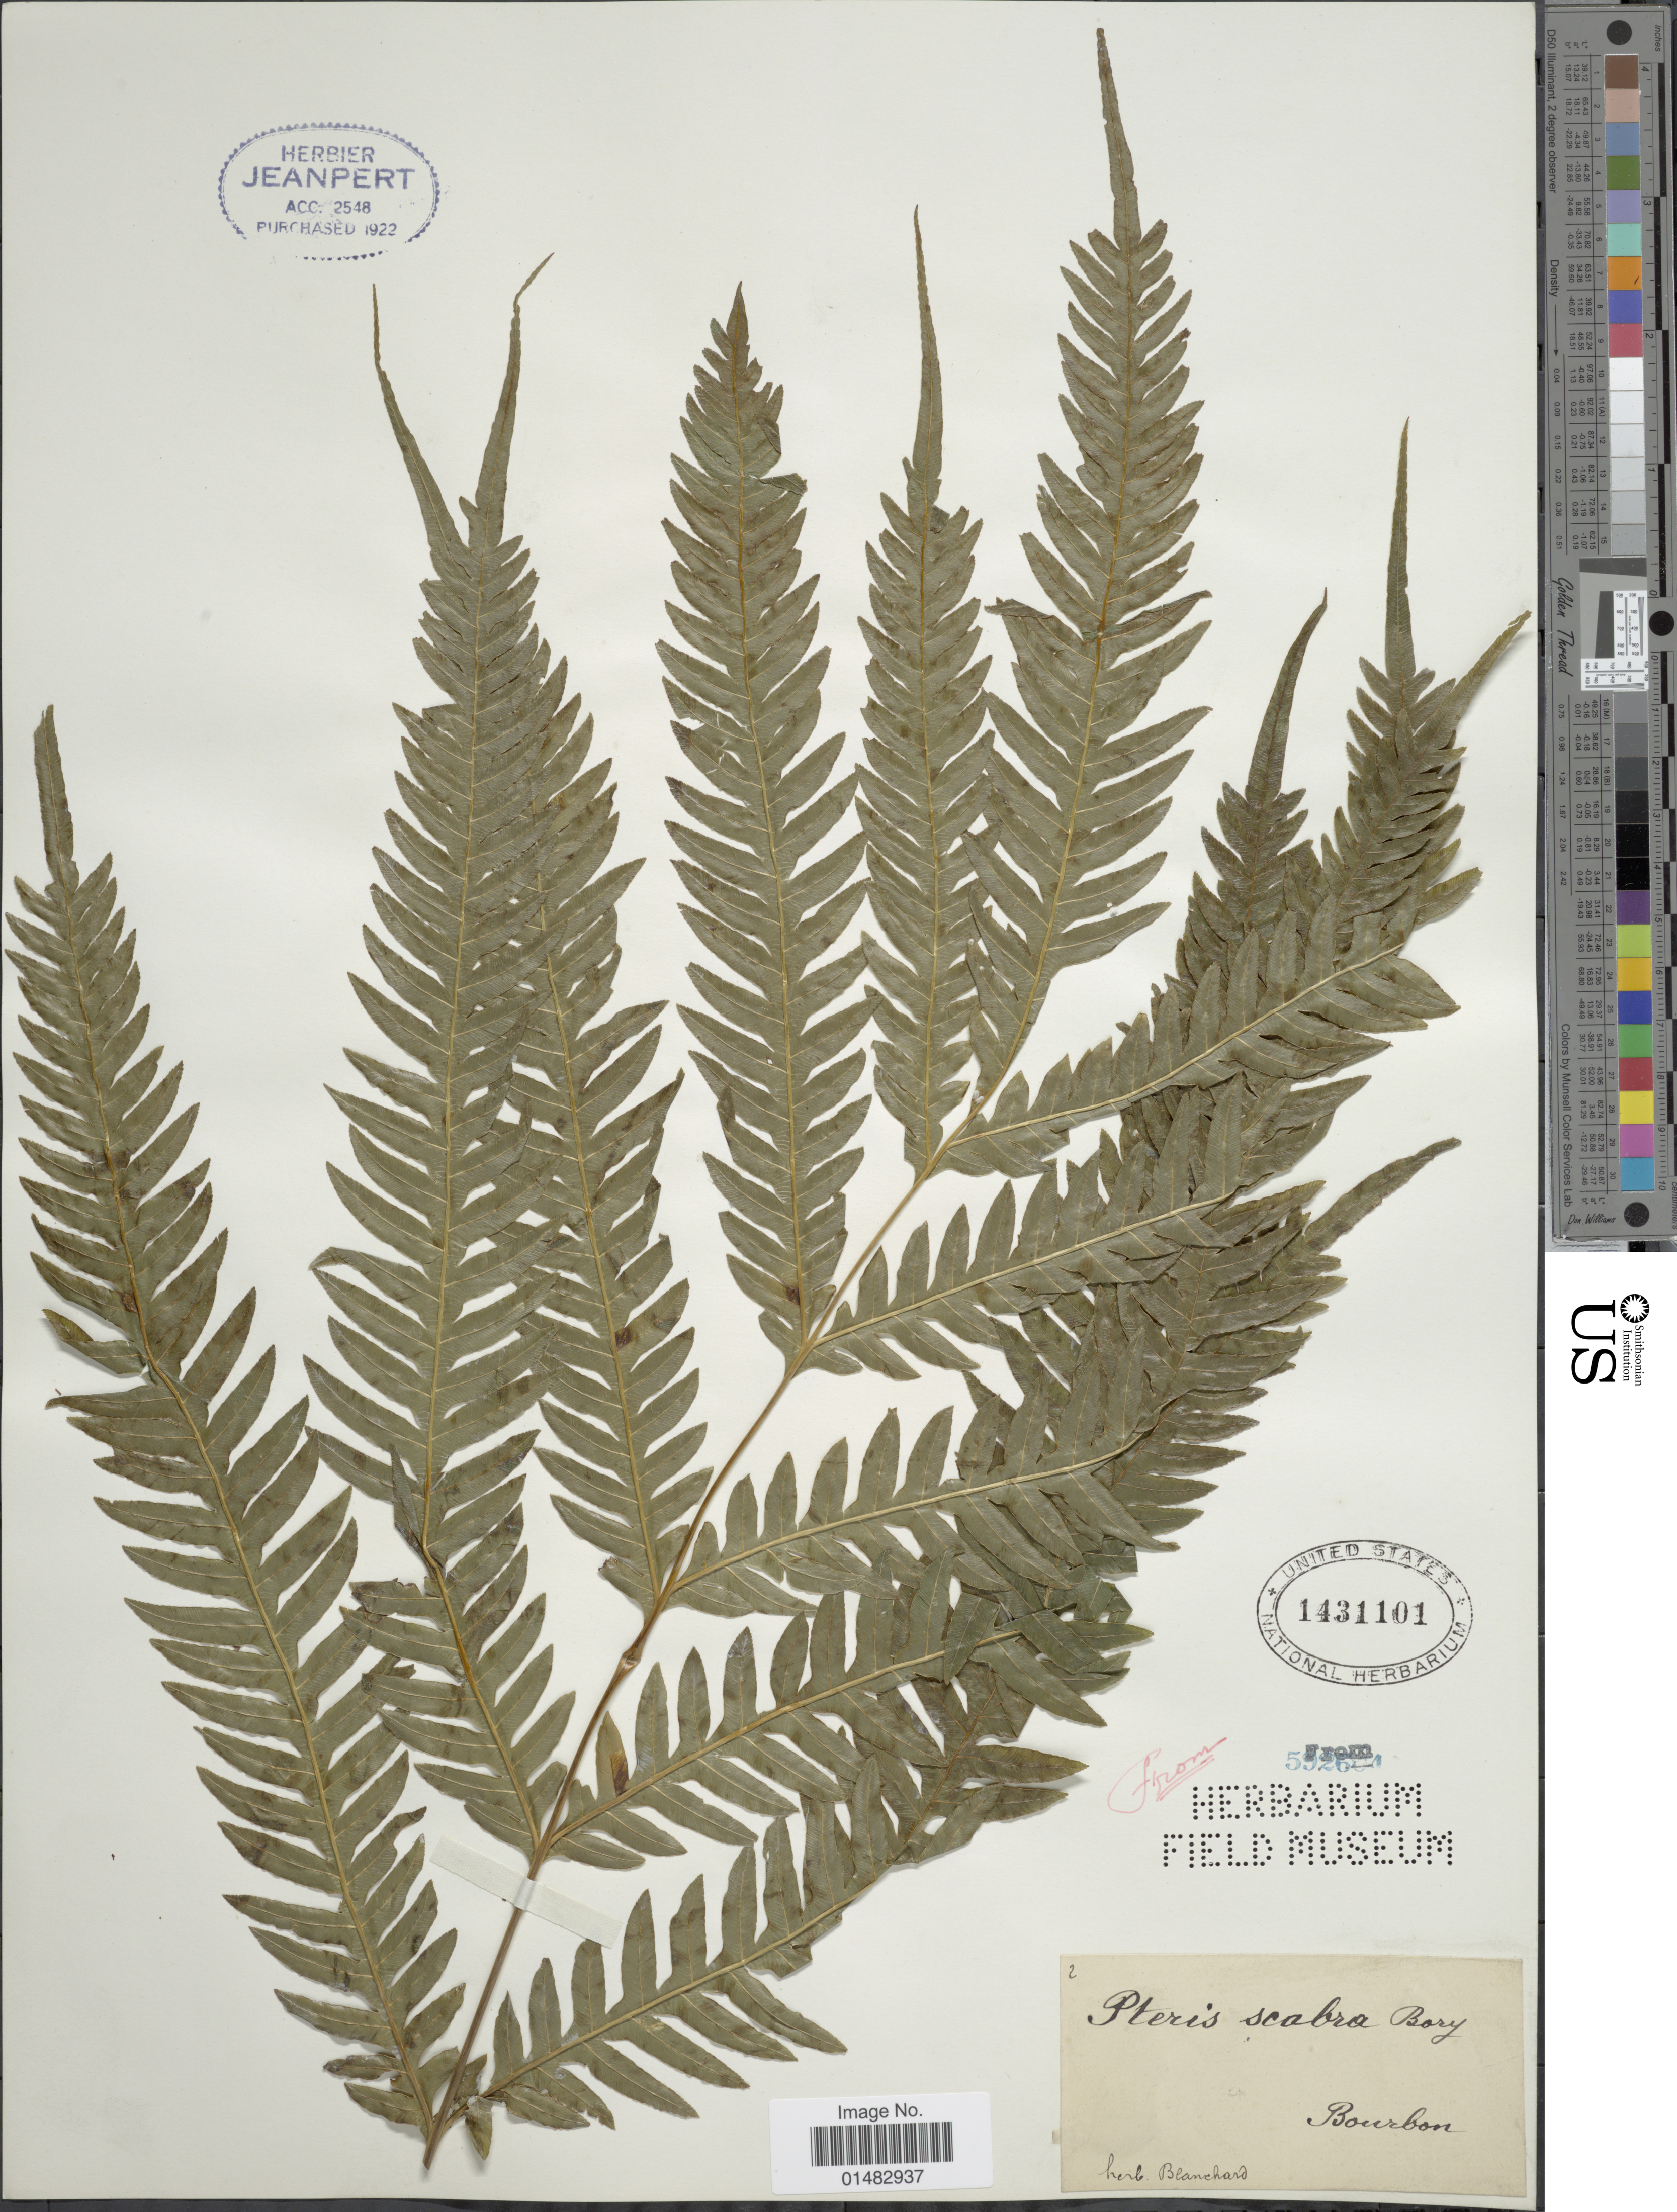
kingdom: Plantae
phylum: Tracheophyta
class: Polypodiopsida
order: Polypodiales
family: Pteridaceae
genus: Pteris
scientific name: Pteris scabra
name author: Bory ex Willd.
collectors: ex herb. F. Blanchard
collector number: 2?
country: Reunion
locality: Bourbon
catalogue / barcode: US 1431101